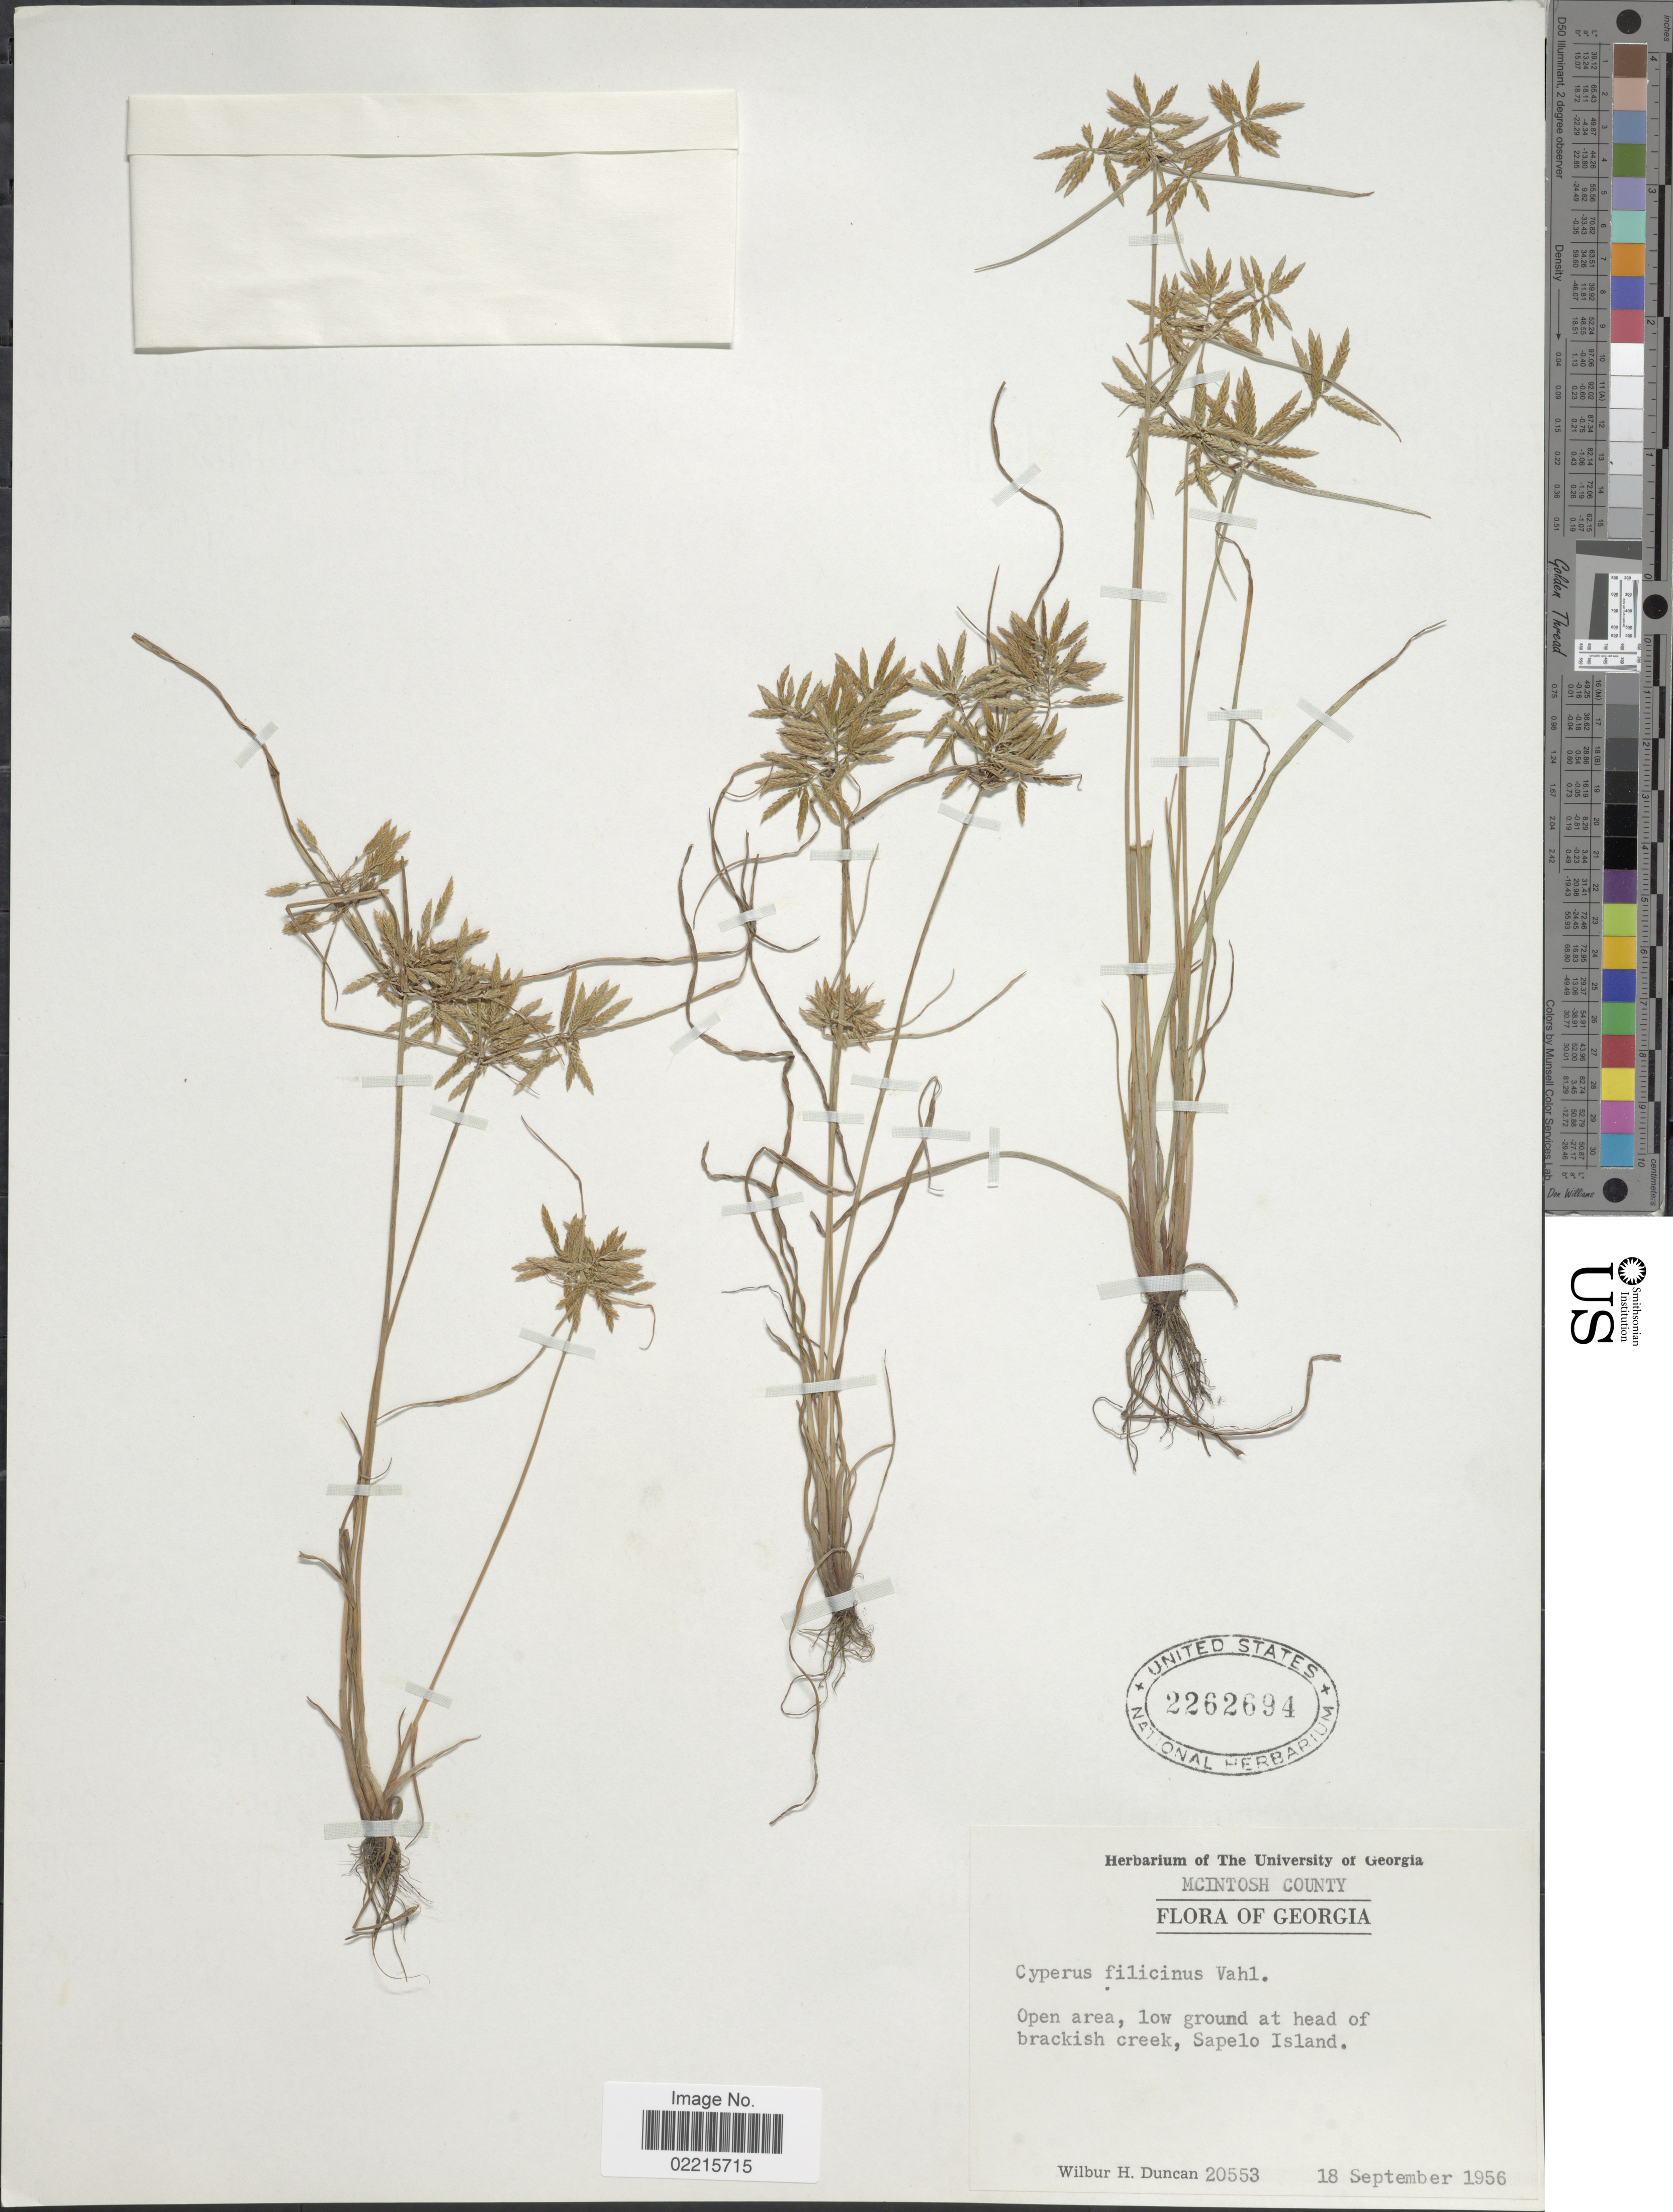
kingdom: Plantae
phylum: Tracheophyta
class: Liliopsida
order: Poales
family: Cyperaceae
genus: Cyperus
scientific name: Cyperus filicinus Vahl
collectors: W. H. Duncan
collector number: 20553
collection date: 1956-09-18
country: United States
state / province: Georgia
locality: McIntosh County, low ground at head of brackish creek, Sapelo Island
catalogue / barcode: US 2262694